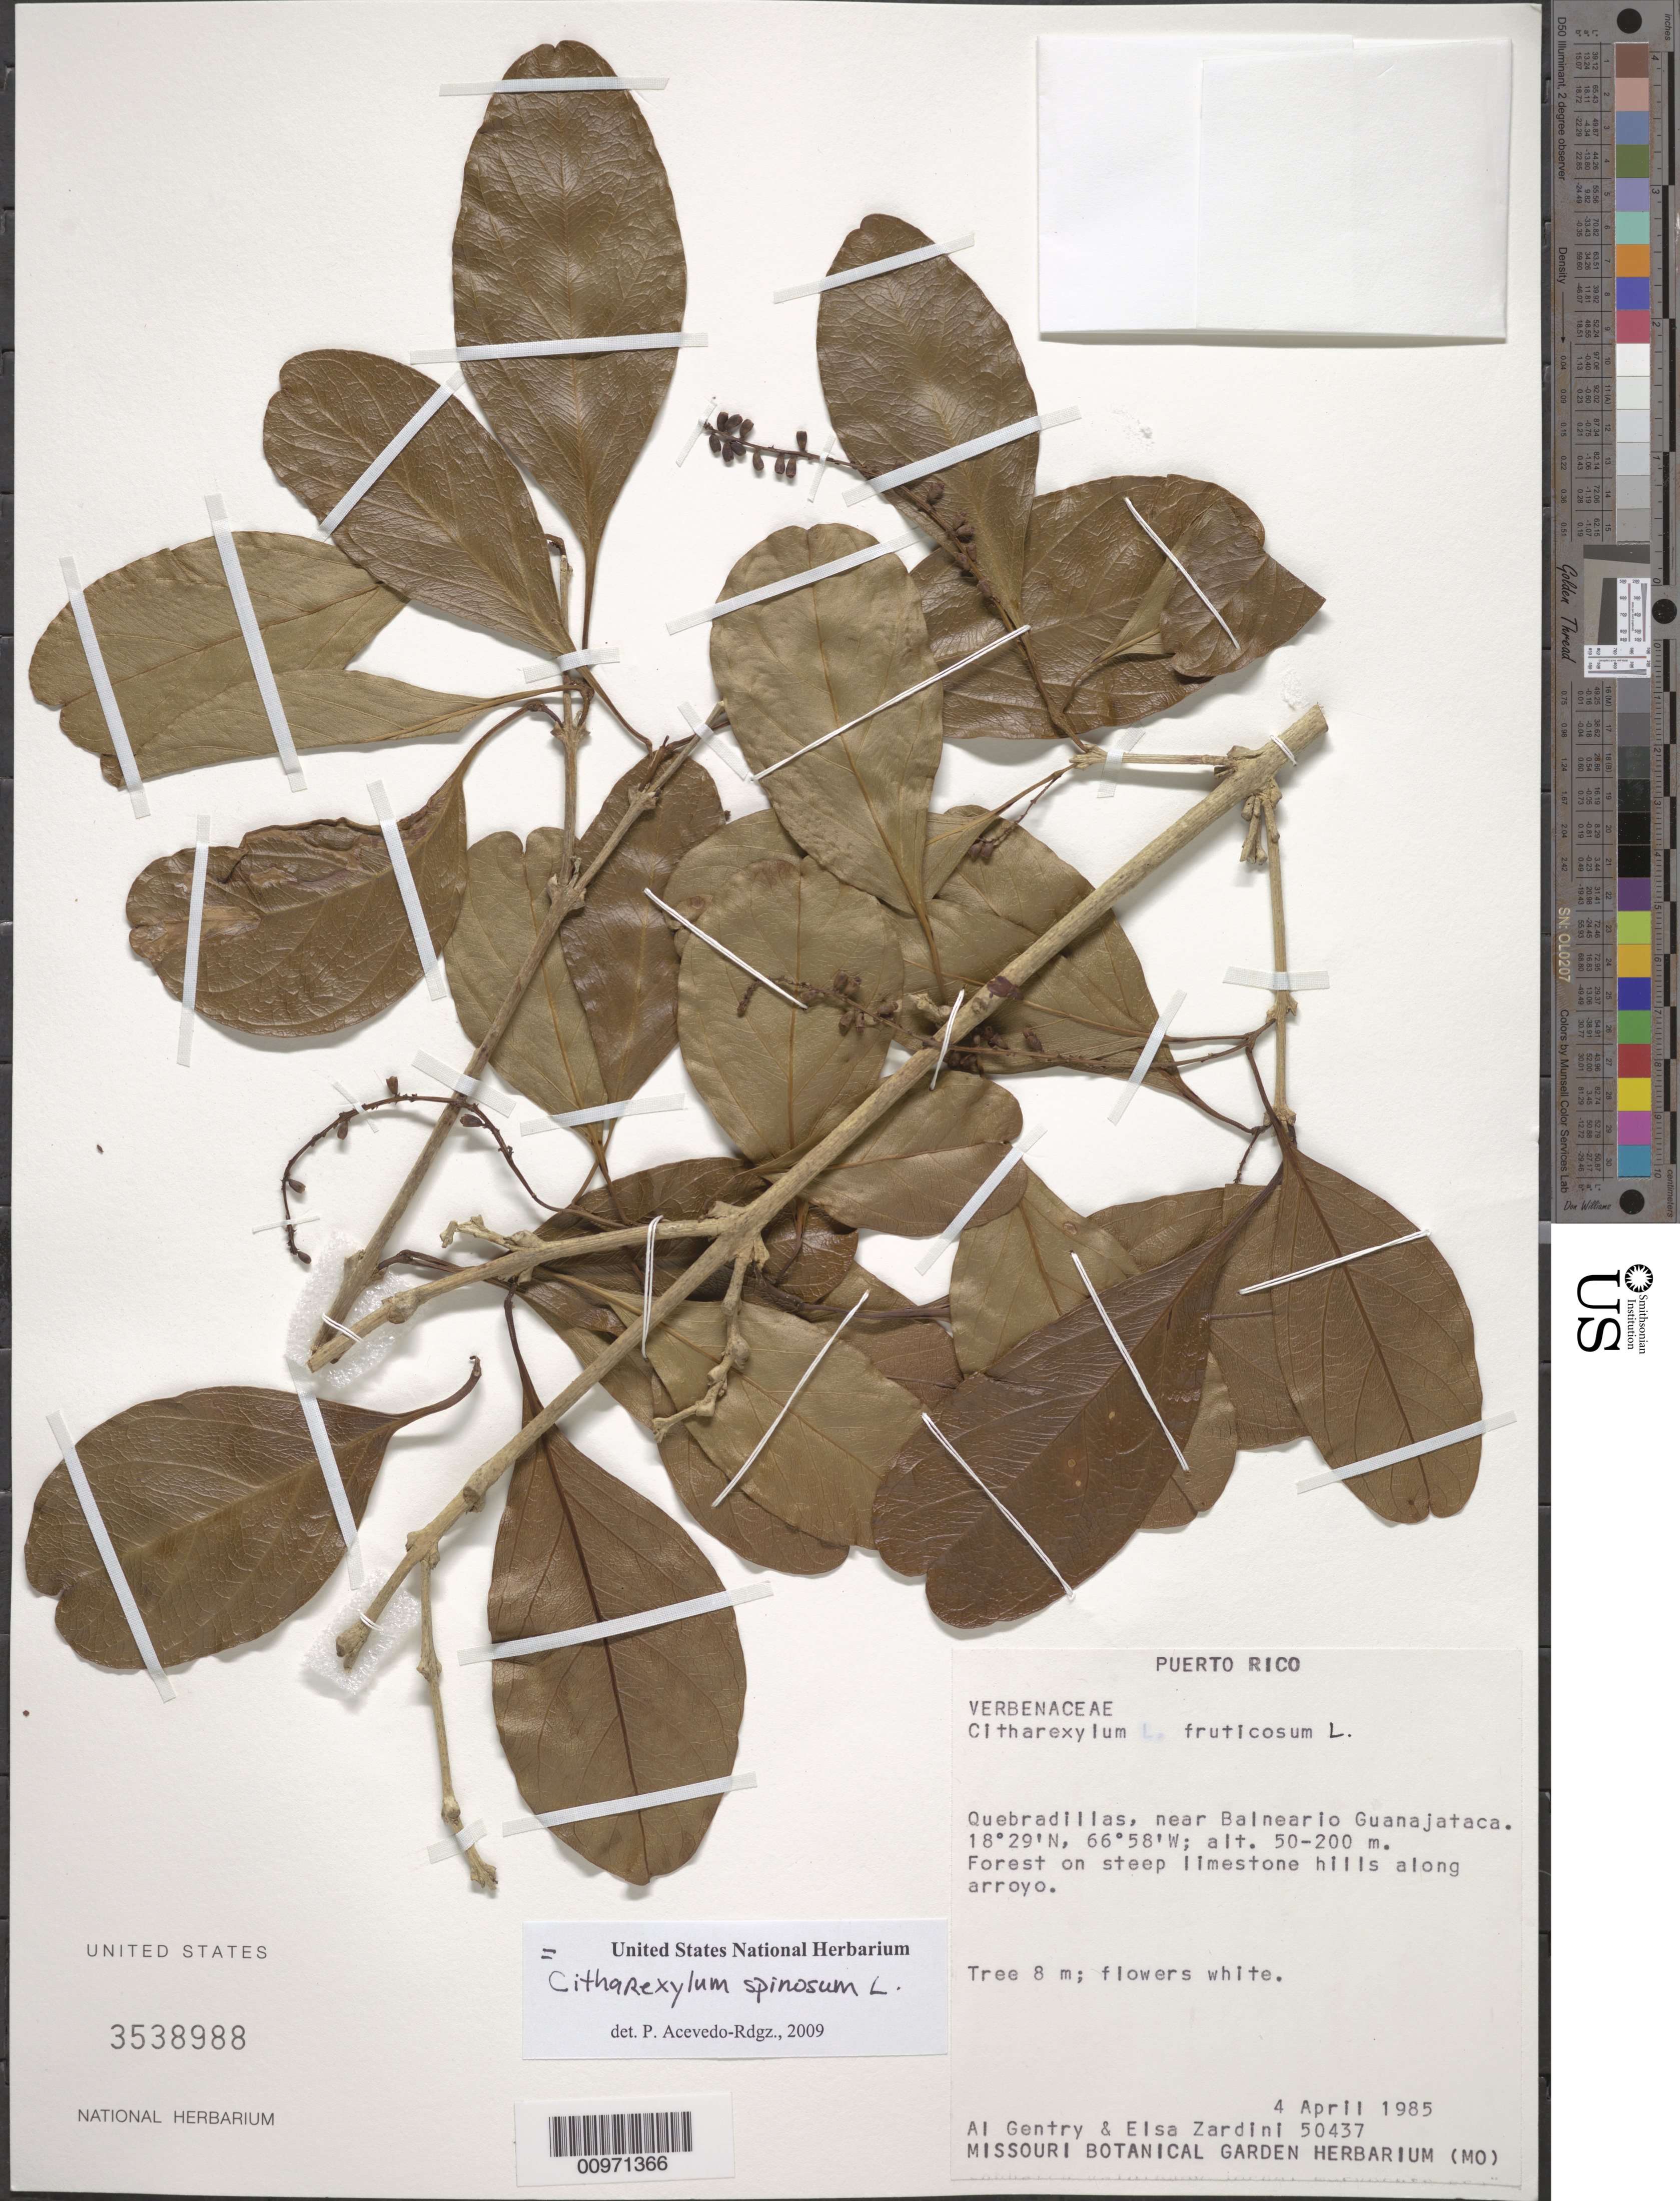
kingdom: Plantae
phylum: Tracheophyta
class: Magnoliopsida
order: Lamiales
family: Verbenaceae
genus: Citharexylum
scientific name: Citharexylum spinosum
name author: L.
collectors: A. H. Gentry & E. M. Zardini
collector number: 50437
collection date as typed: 04 Apr 1985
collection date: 1985-04-04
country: Puerto Rico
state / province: Quebradillas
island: Puerto Rico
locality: Quebradillas, near Baineario Guanajataca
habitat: Forest on steep limestone hills along arroyo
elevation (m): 50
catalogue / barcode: US 3538988